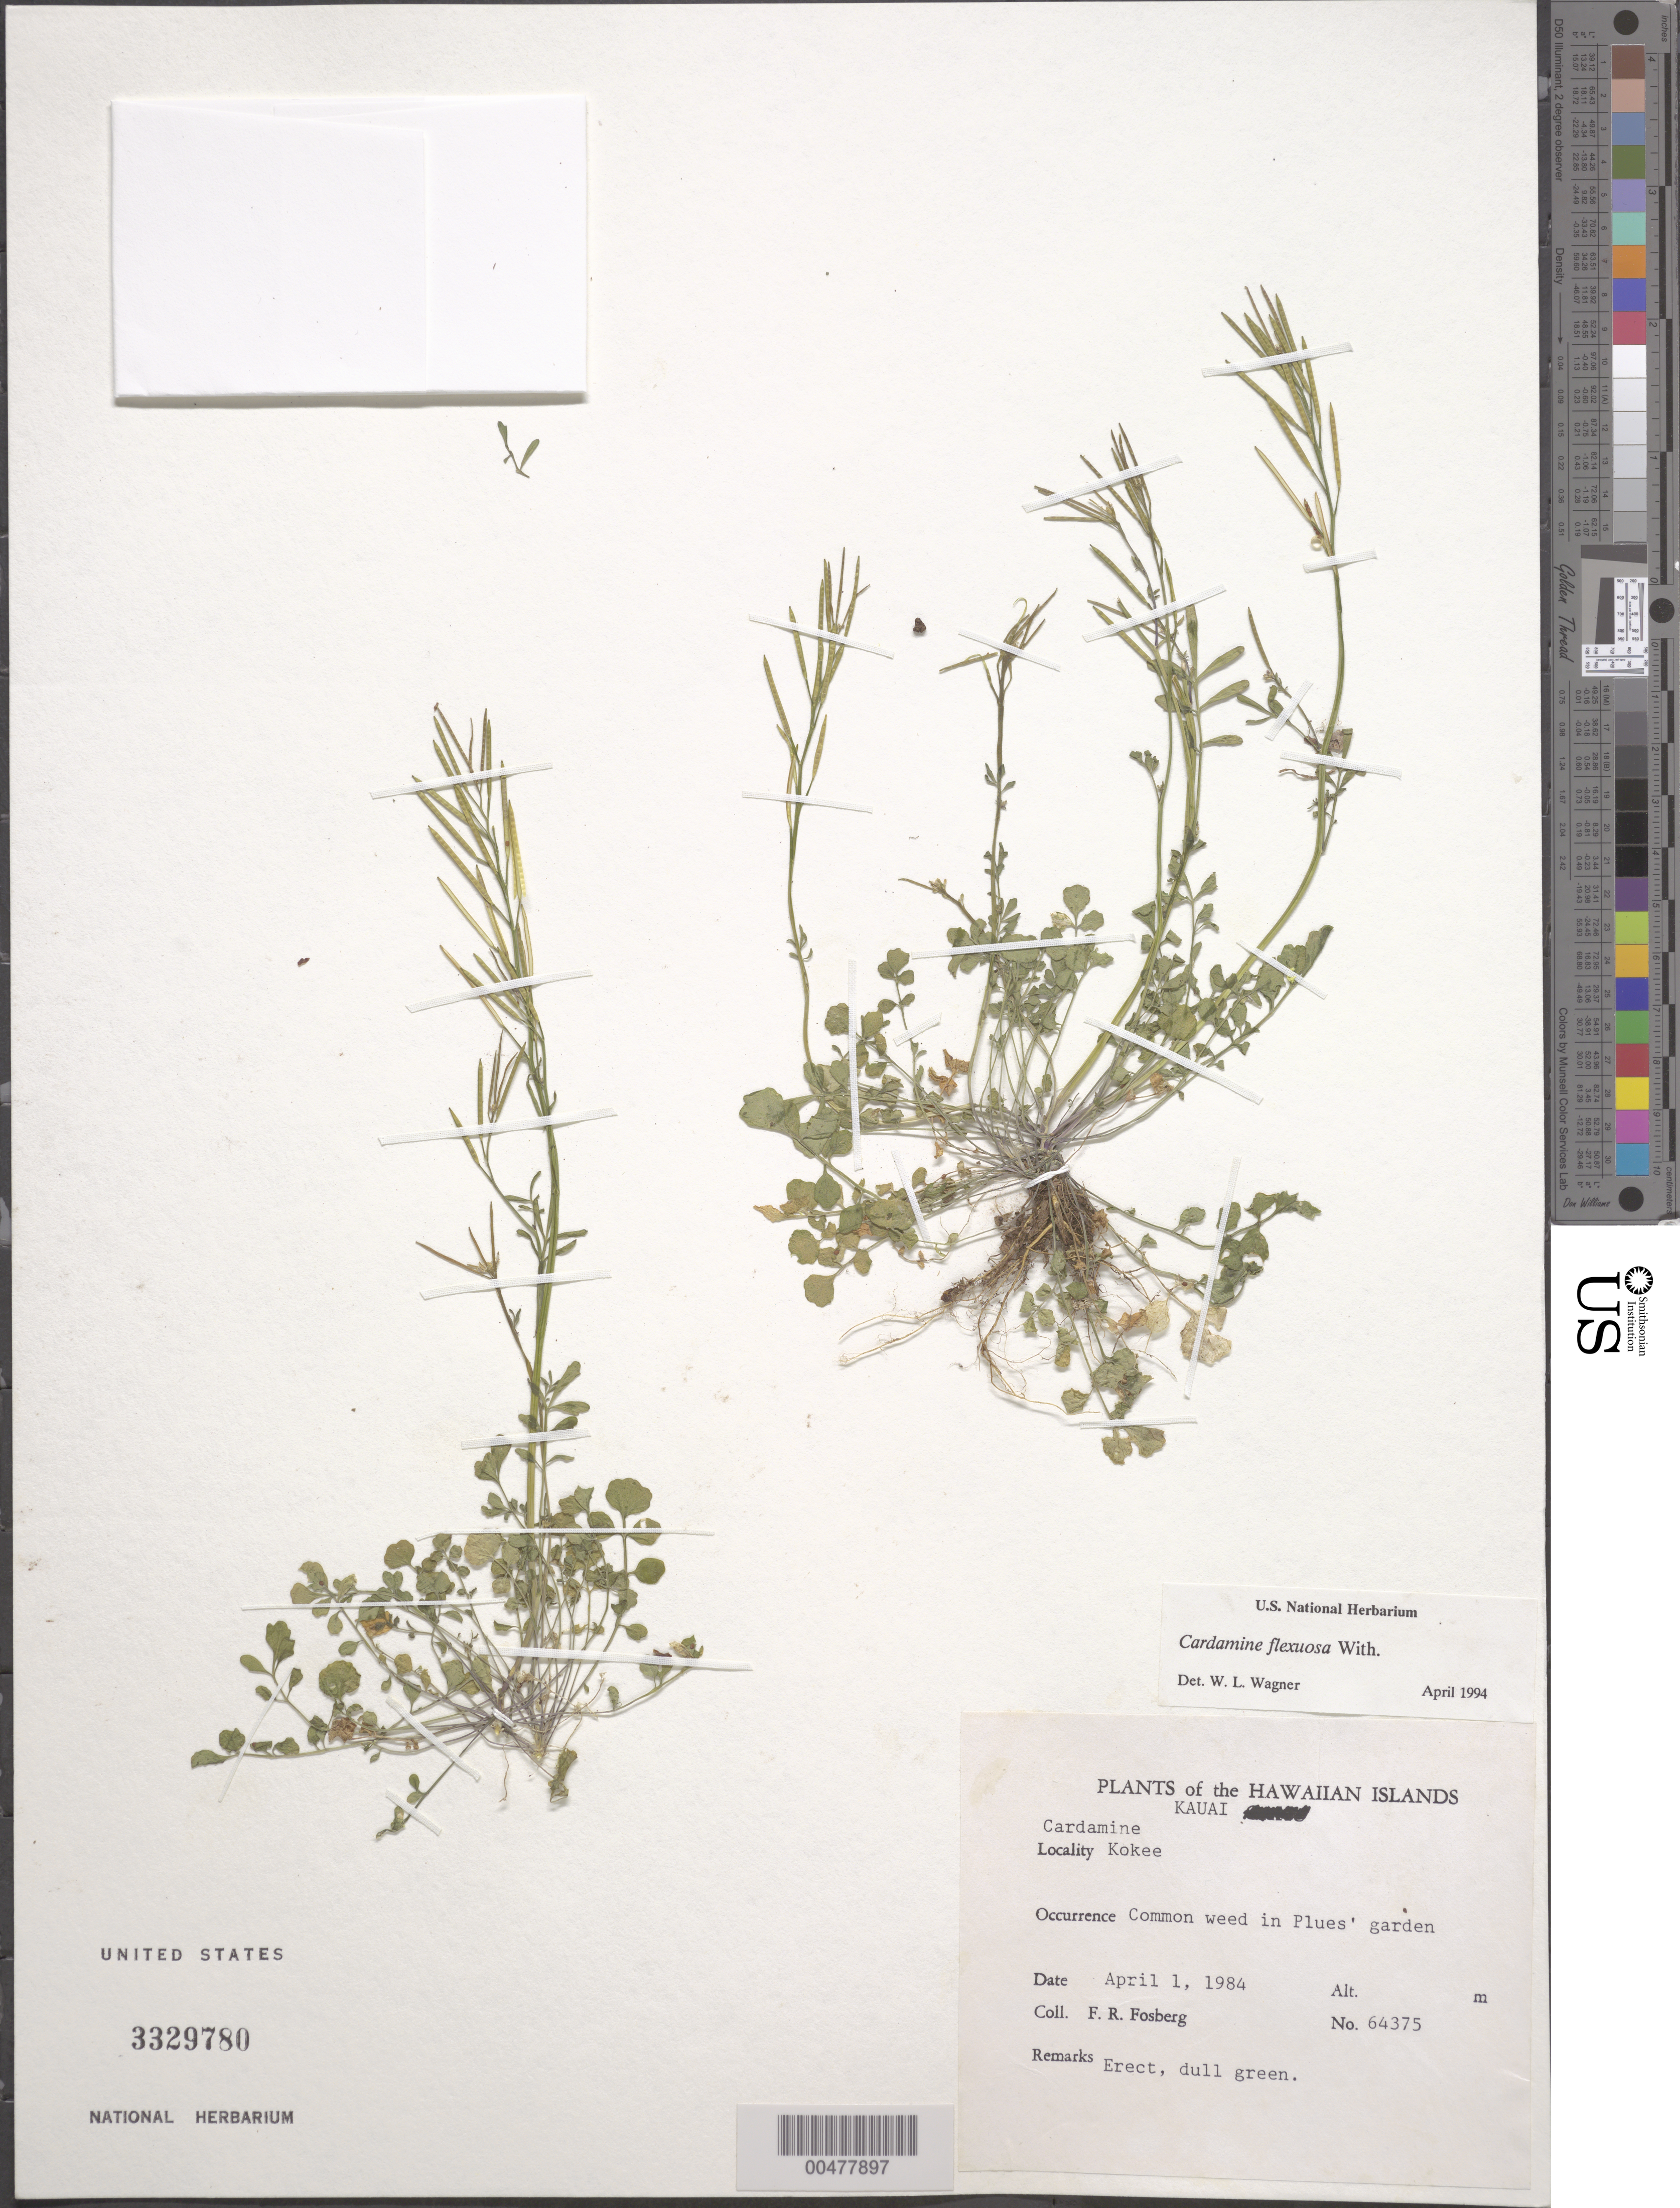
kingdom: Plantae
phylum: Tracheophyta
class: Magnoliopsida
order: Brassicales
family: Brassicaceae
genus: Cardamine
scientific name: Cardamine occulta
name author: Hornem.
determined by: Wagner, W. L., (BOT), Smithsonian Institution - National Museum of Natural History (UNITED STATES)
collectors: F. R. Fosberg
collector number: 64375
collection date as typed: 1 Apr 1984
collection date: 1984-04-01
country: United States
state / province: Hawaii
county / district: Kauai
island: Kaua'i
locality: Kokee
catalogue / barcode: US 3329780